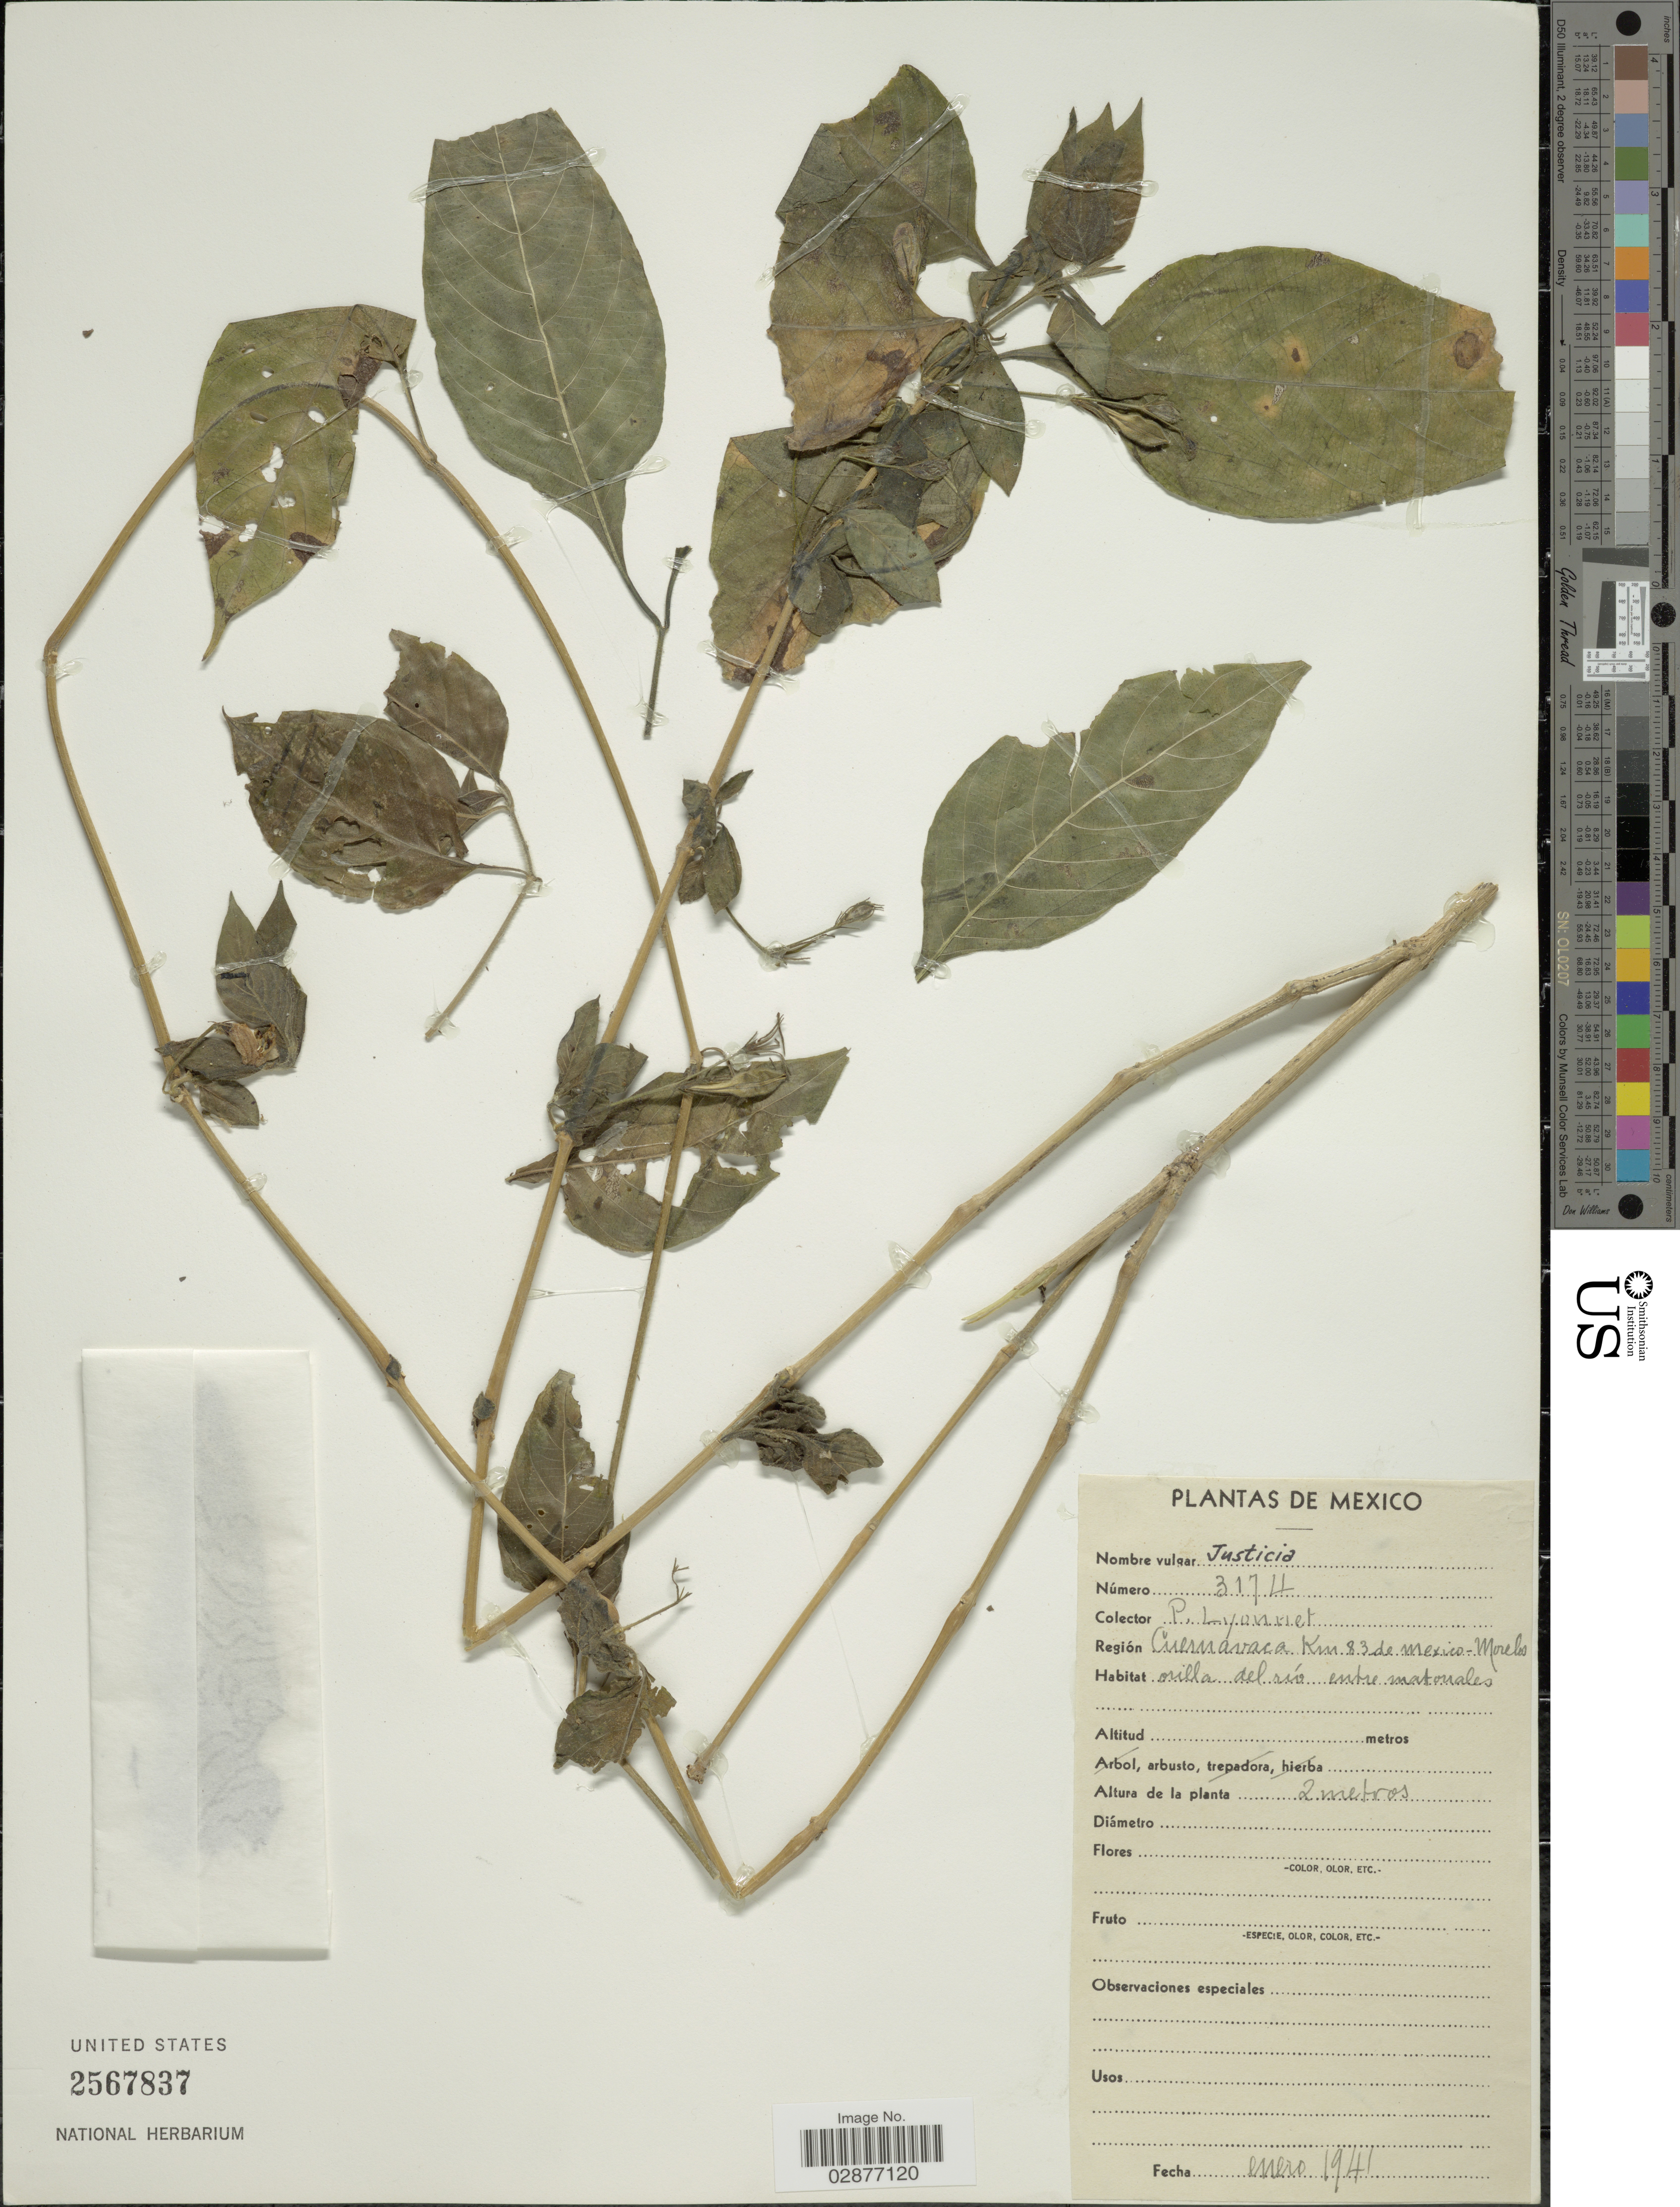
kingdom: Plantae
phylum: Tracheophyta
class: Magnoliopsida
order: Lamiales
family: Acanthaceae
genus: Justicia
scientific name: Justicia sp.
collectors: P. Lyonnet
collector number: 3174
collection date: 1941-01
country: Mexico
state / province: Morelos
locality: Región Cuernavaca Km 83 de Mexico.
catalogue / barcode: US 2567837